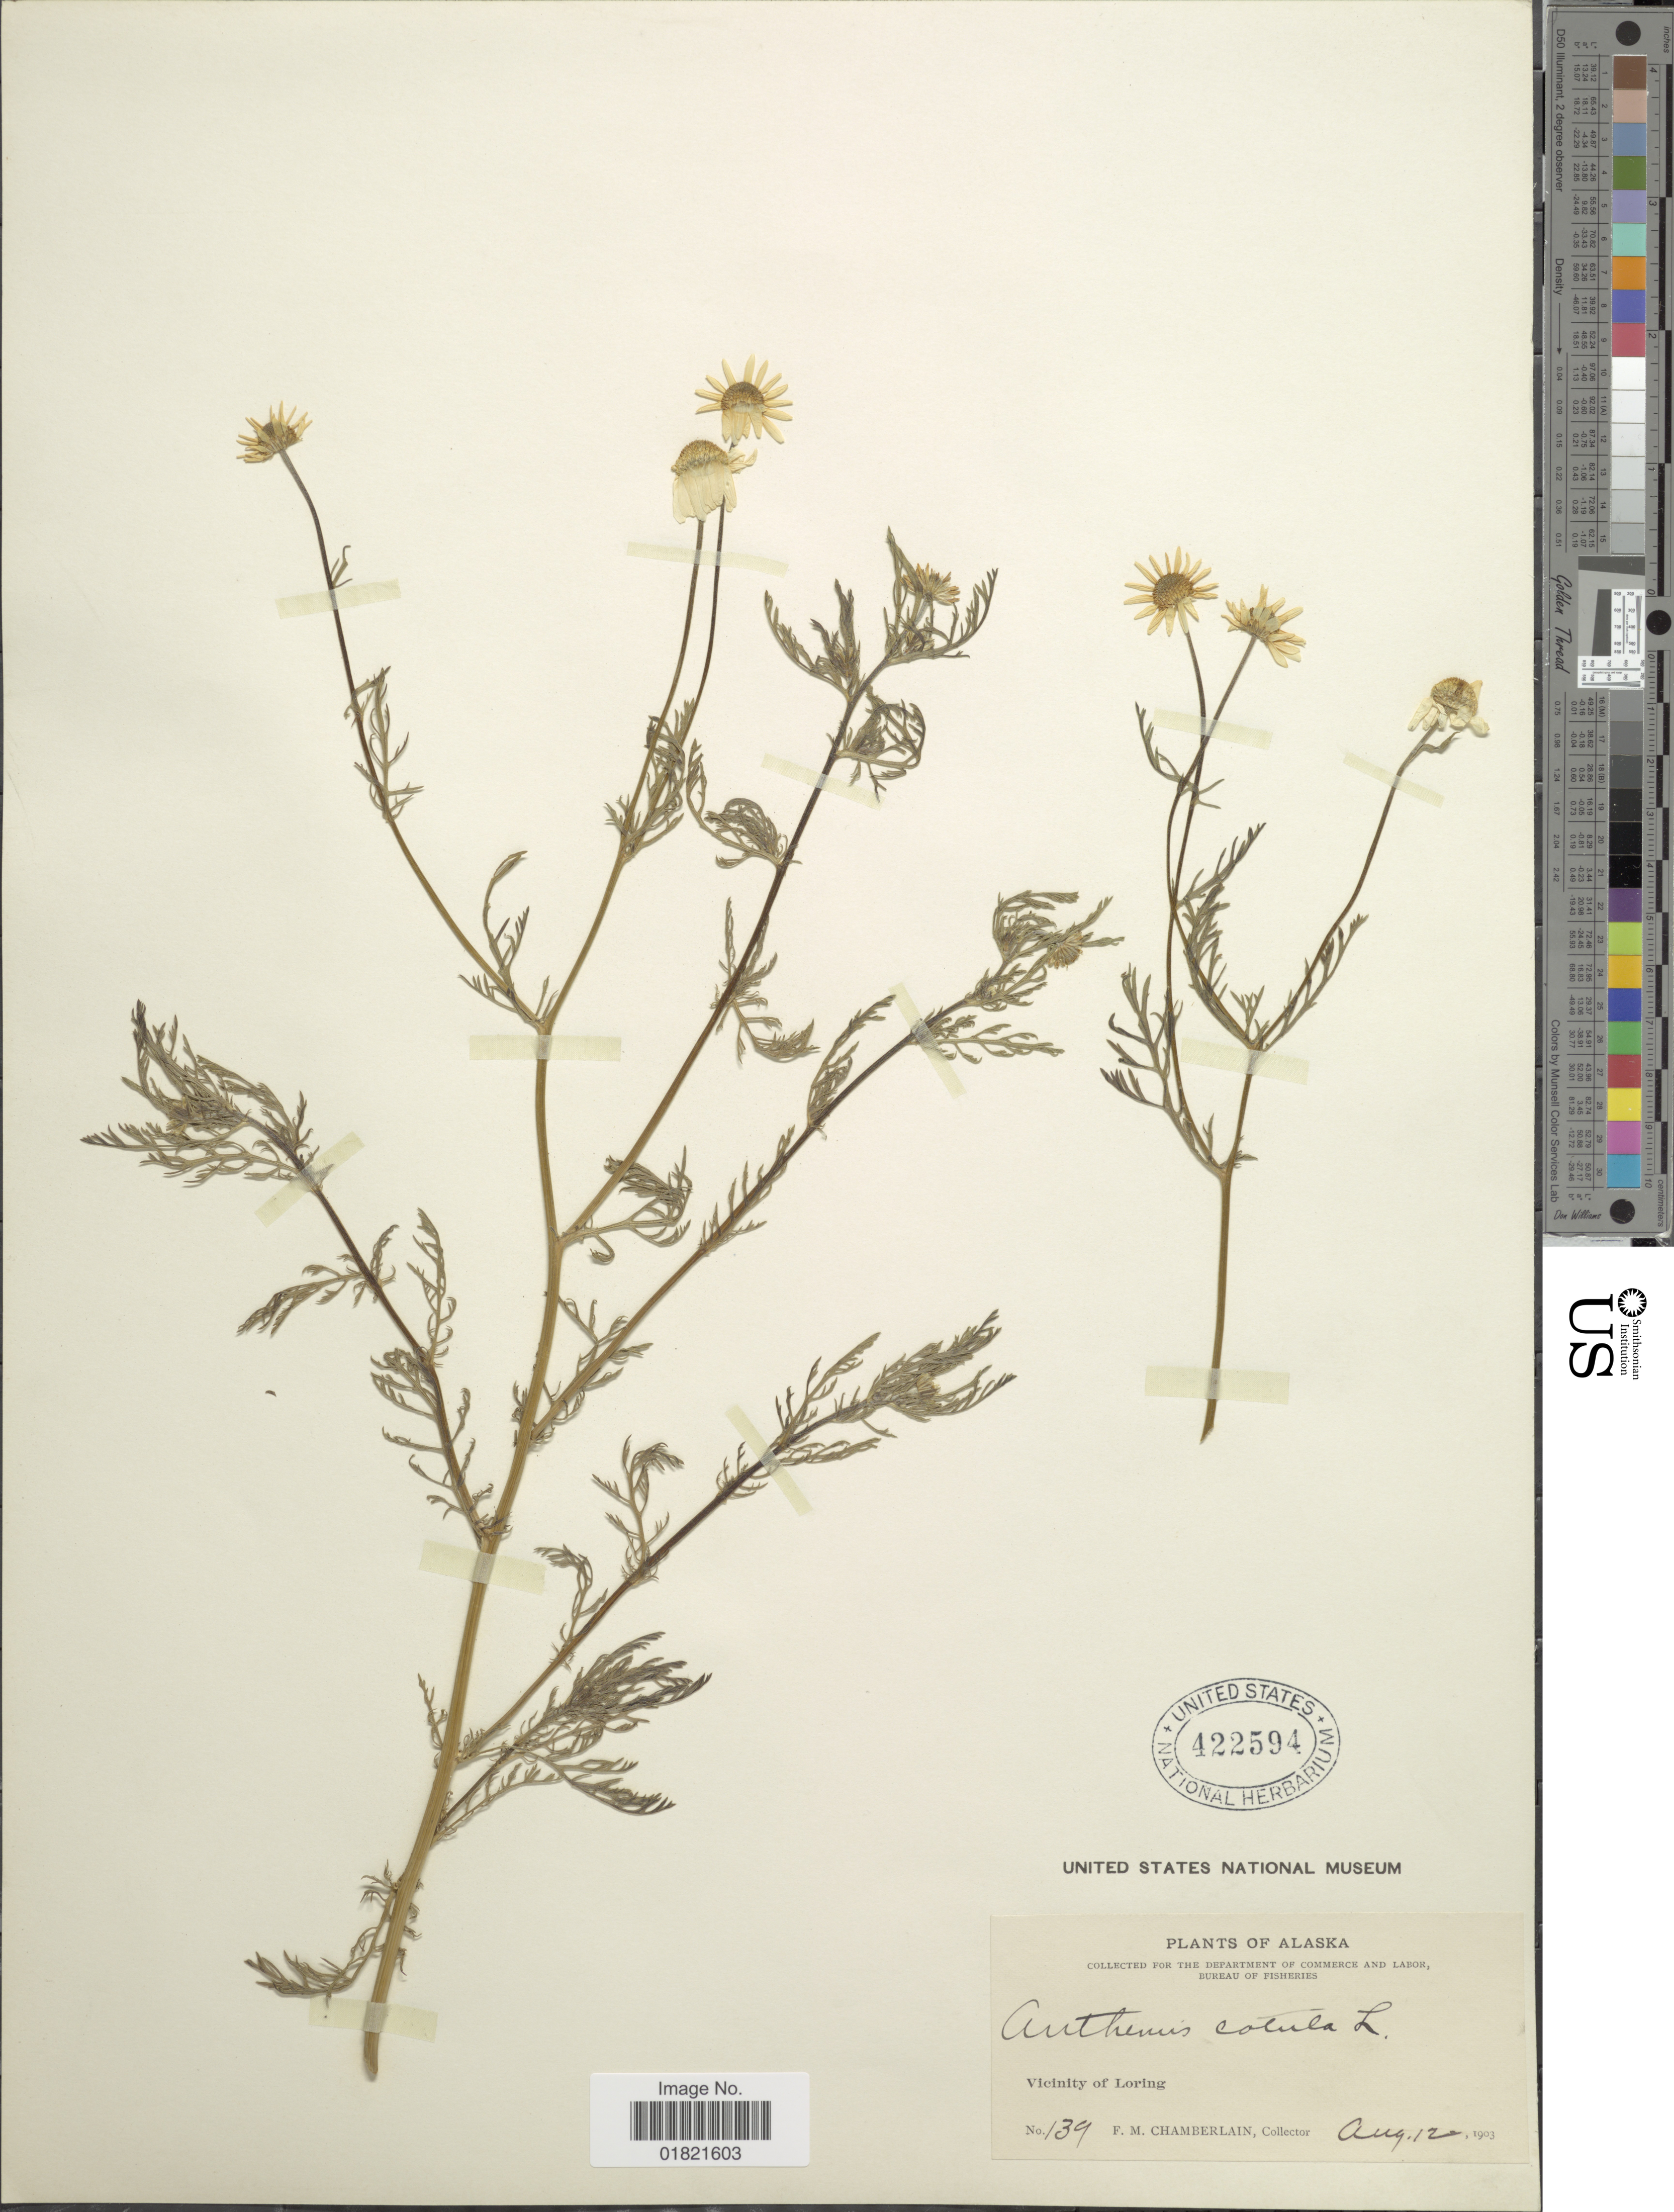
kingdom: Plantae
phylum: Tracheophyta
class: Magnoliopsida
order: Asterales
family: Asteraceae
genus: Anthemis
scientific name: Anthemis cotula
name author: L.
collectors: F. Chamberlain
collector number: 139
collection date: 1903-08-12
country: United States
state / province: Alaska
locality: Vicinity of Loring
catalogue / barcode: US 422594